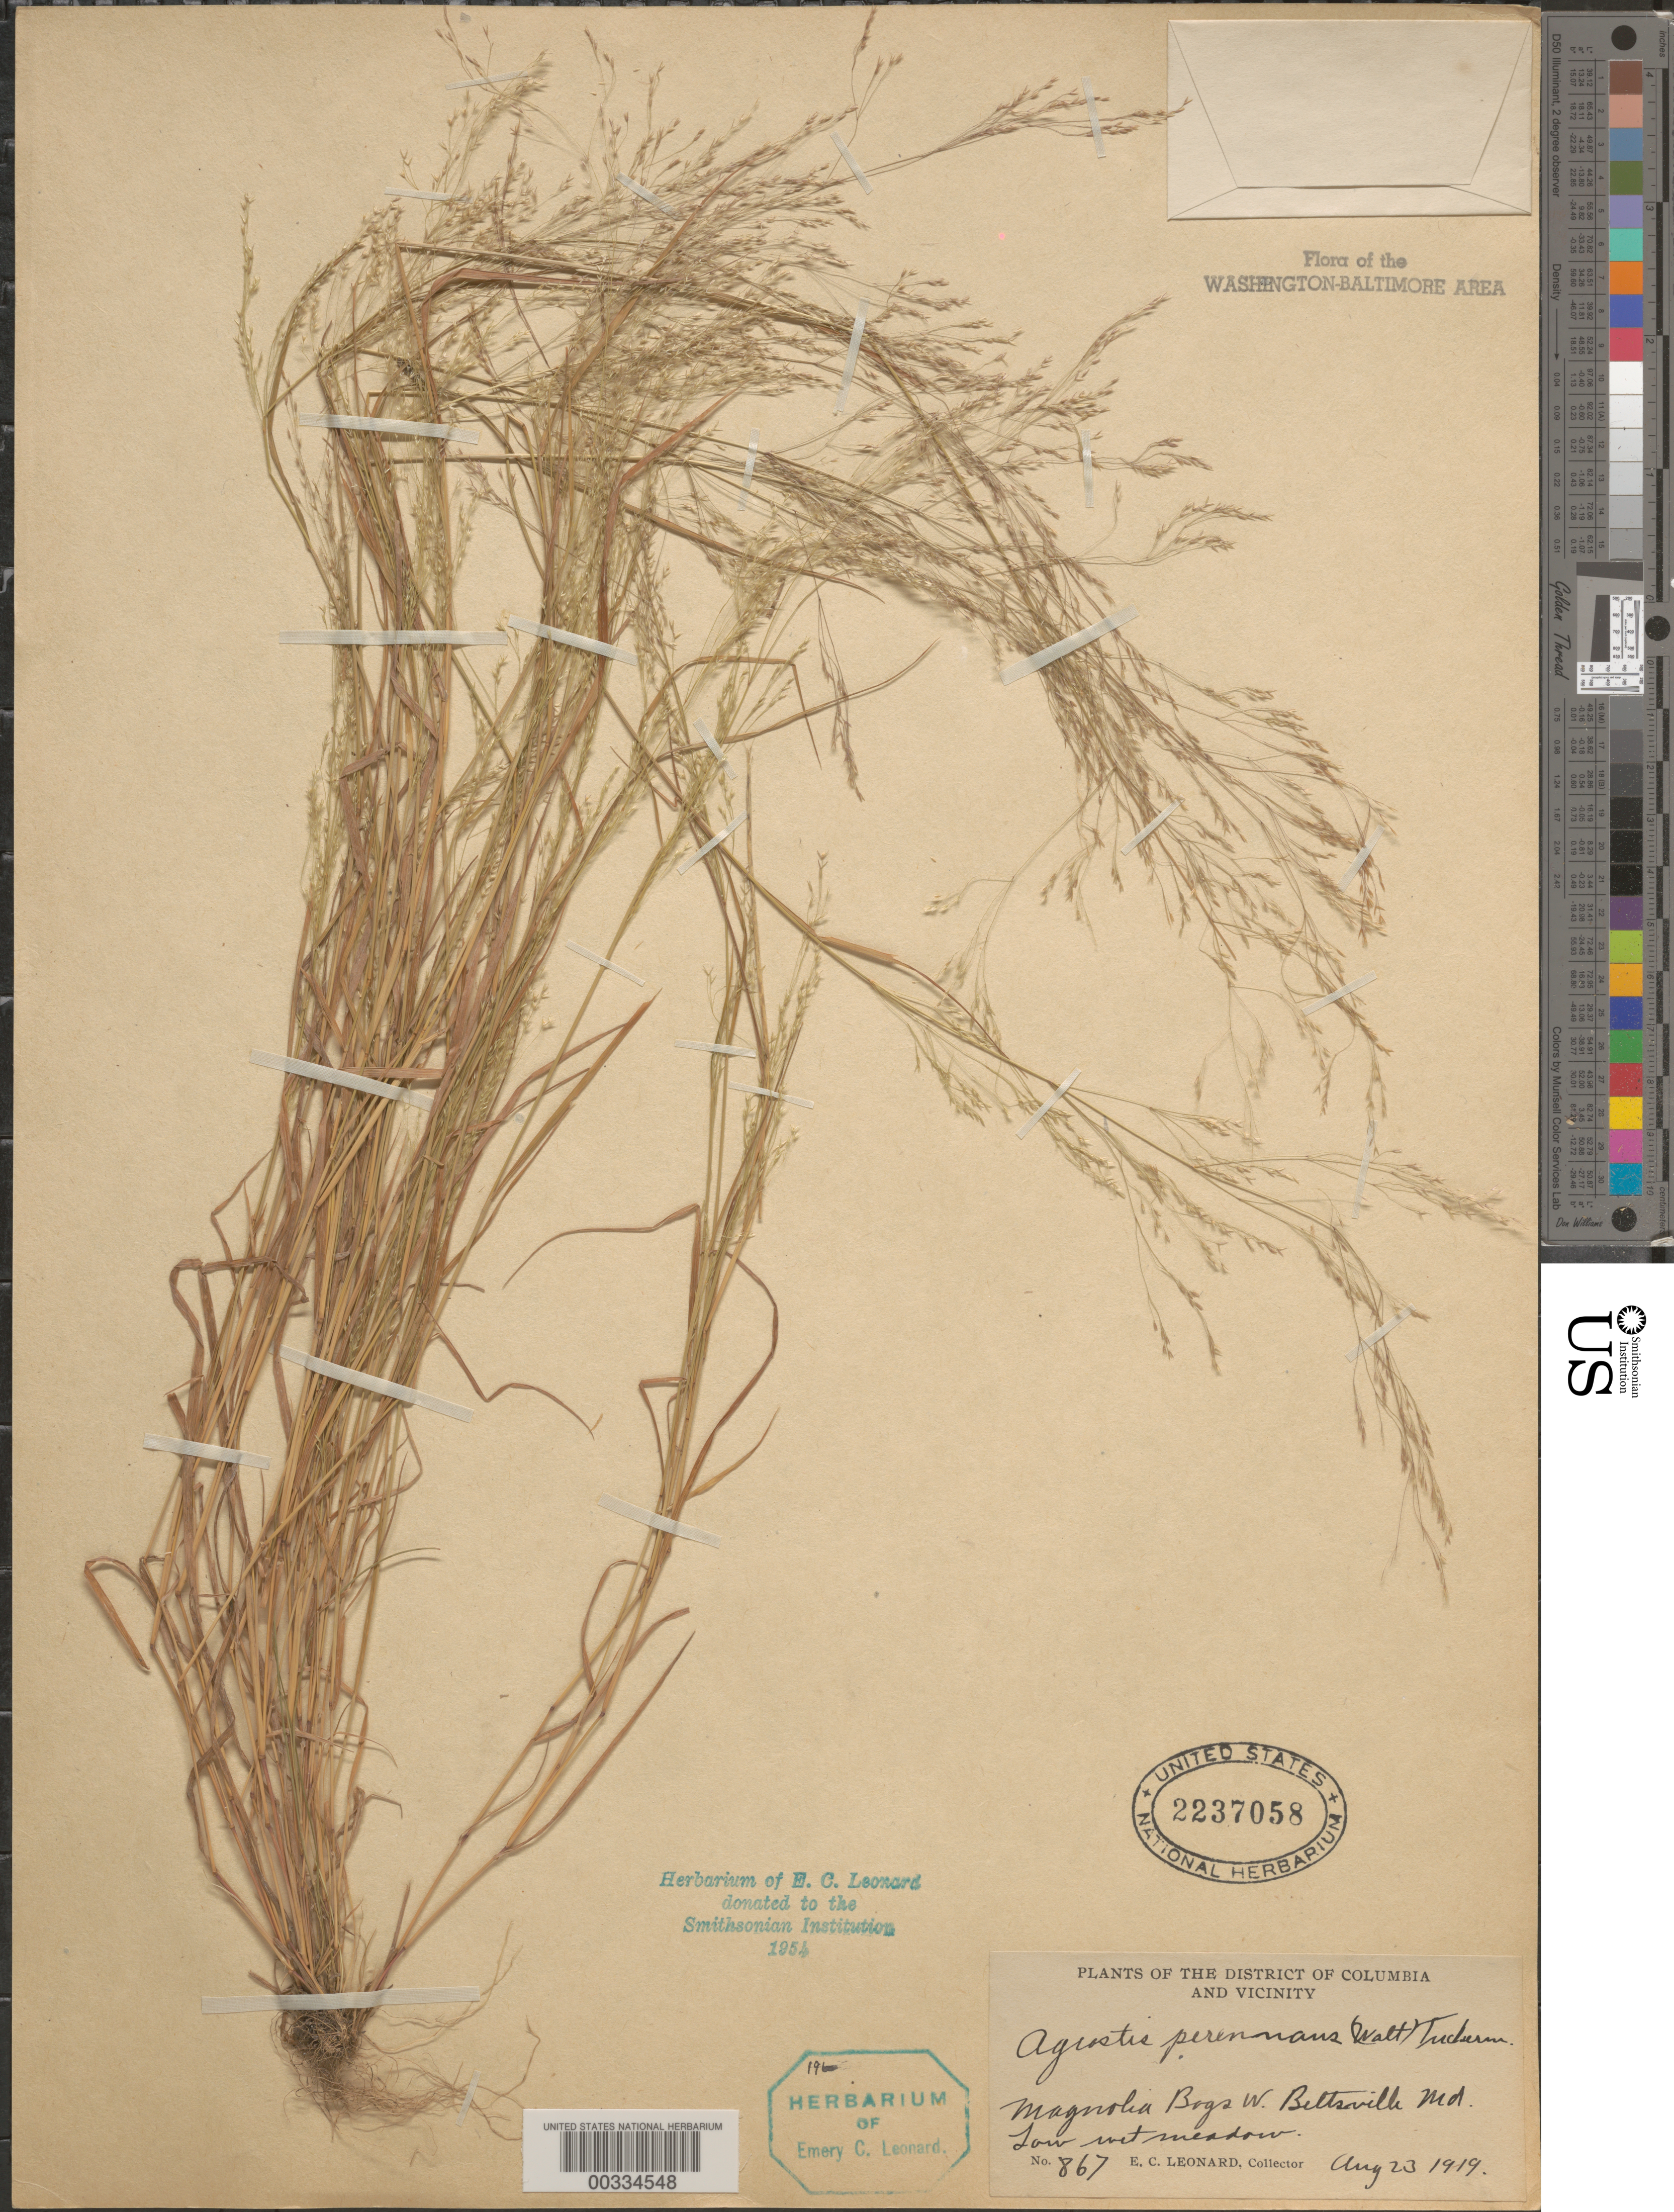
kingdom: Plantae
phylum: Tracheophyta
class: Liliopsida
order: Poales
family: Poaceae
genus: Agrostis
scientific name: Agrostis perennans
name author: (Walter) Tuck.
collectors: E. C. Leonard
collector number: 867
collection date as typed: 23 Aug 1919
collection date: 1919-08-23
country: United States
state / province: Maryland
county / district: Prince George's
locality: West Beltsville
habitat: Low wet meadow, magnolia bogs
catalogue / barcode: US 2237058